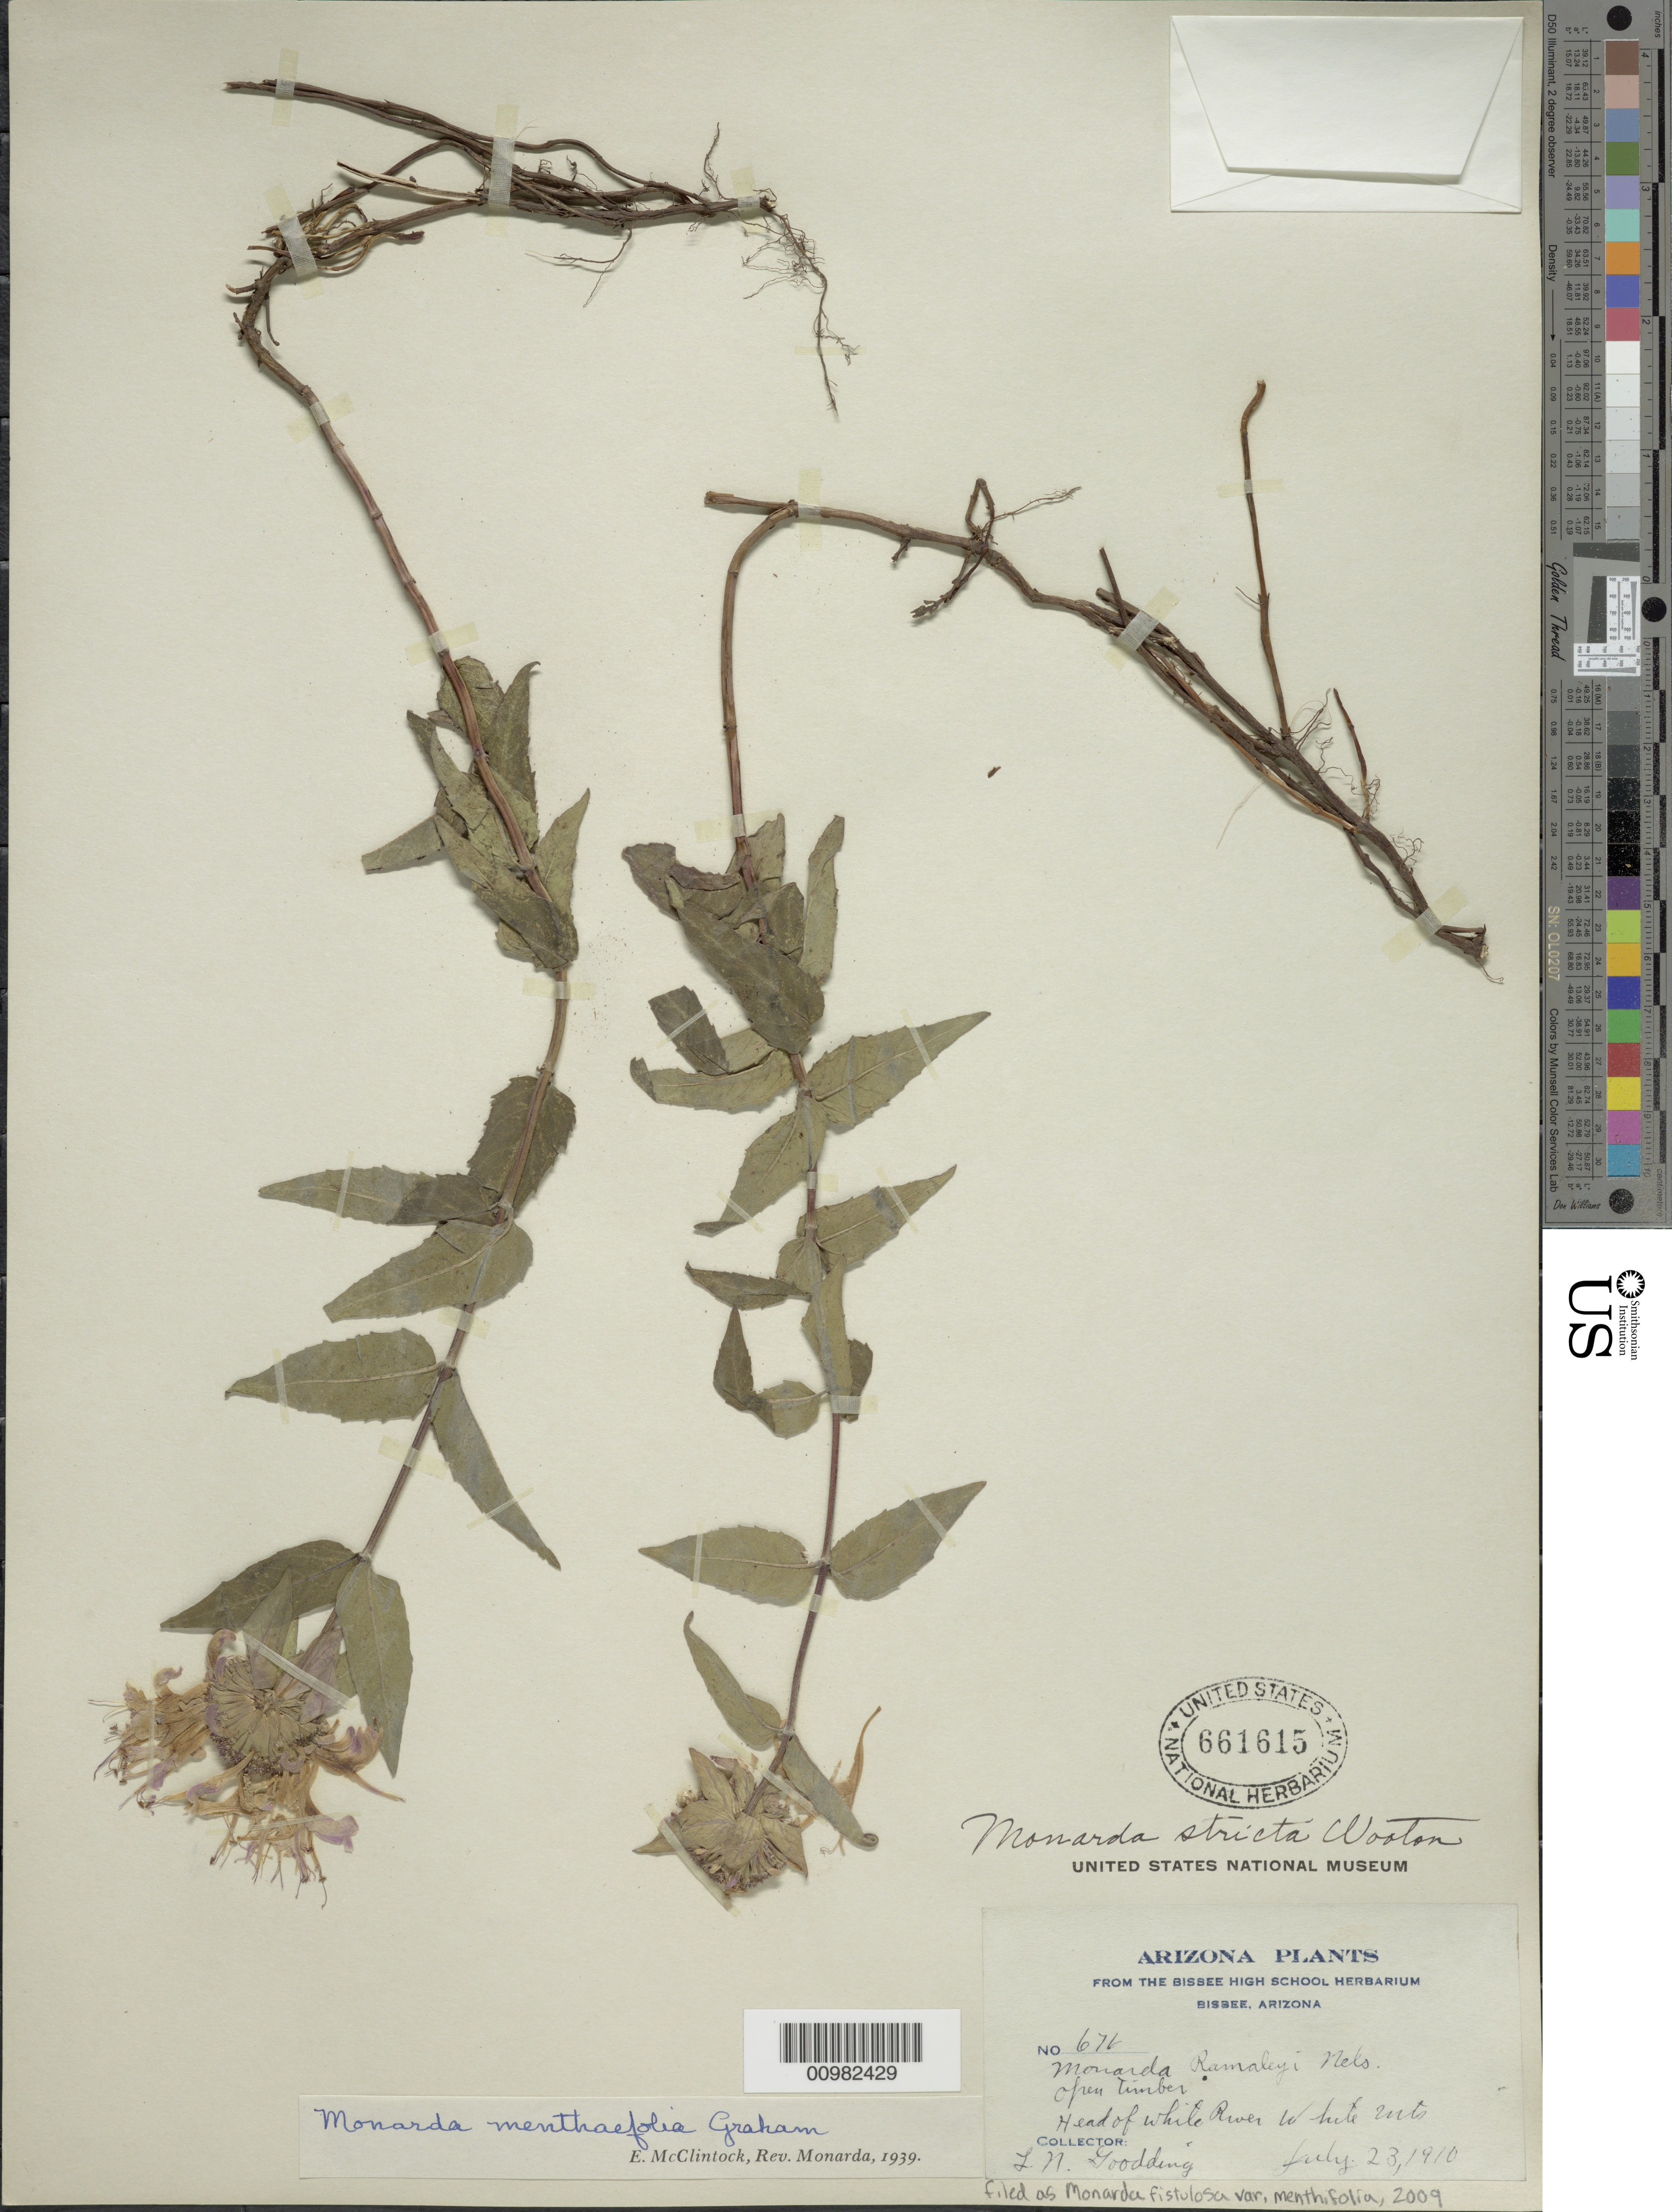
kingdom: Plantae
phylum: Tracheophyta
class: Magnoliopsida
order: Lamiales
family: Lamiaceae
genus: Monarda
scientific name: Monarda fistulosa var. menthifolia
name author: (Graham) Fernald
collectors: L. N. Goodding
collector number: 676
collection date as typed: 23 Jul 1910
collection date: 1910-07-23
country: United States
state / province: Arizona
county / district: Navajo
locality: White Mts.; Head of White River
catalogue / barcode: US 661615